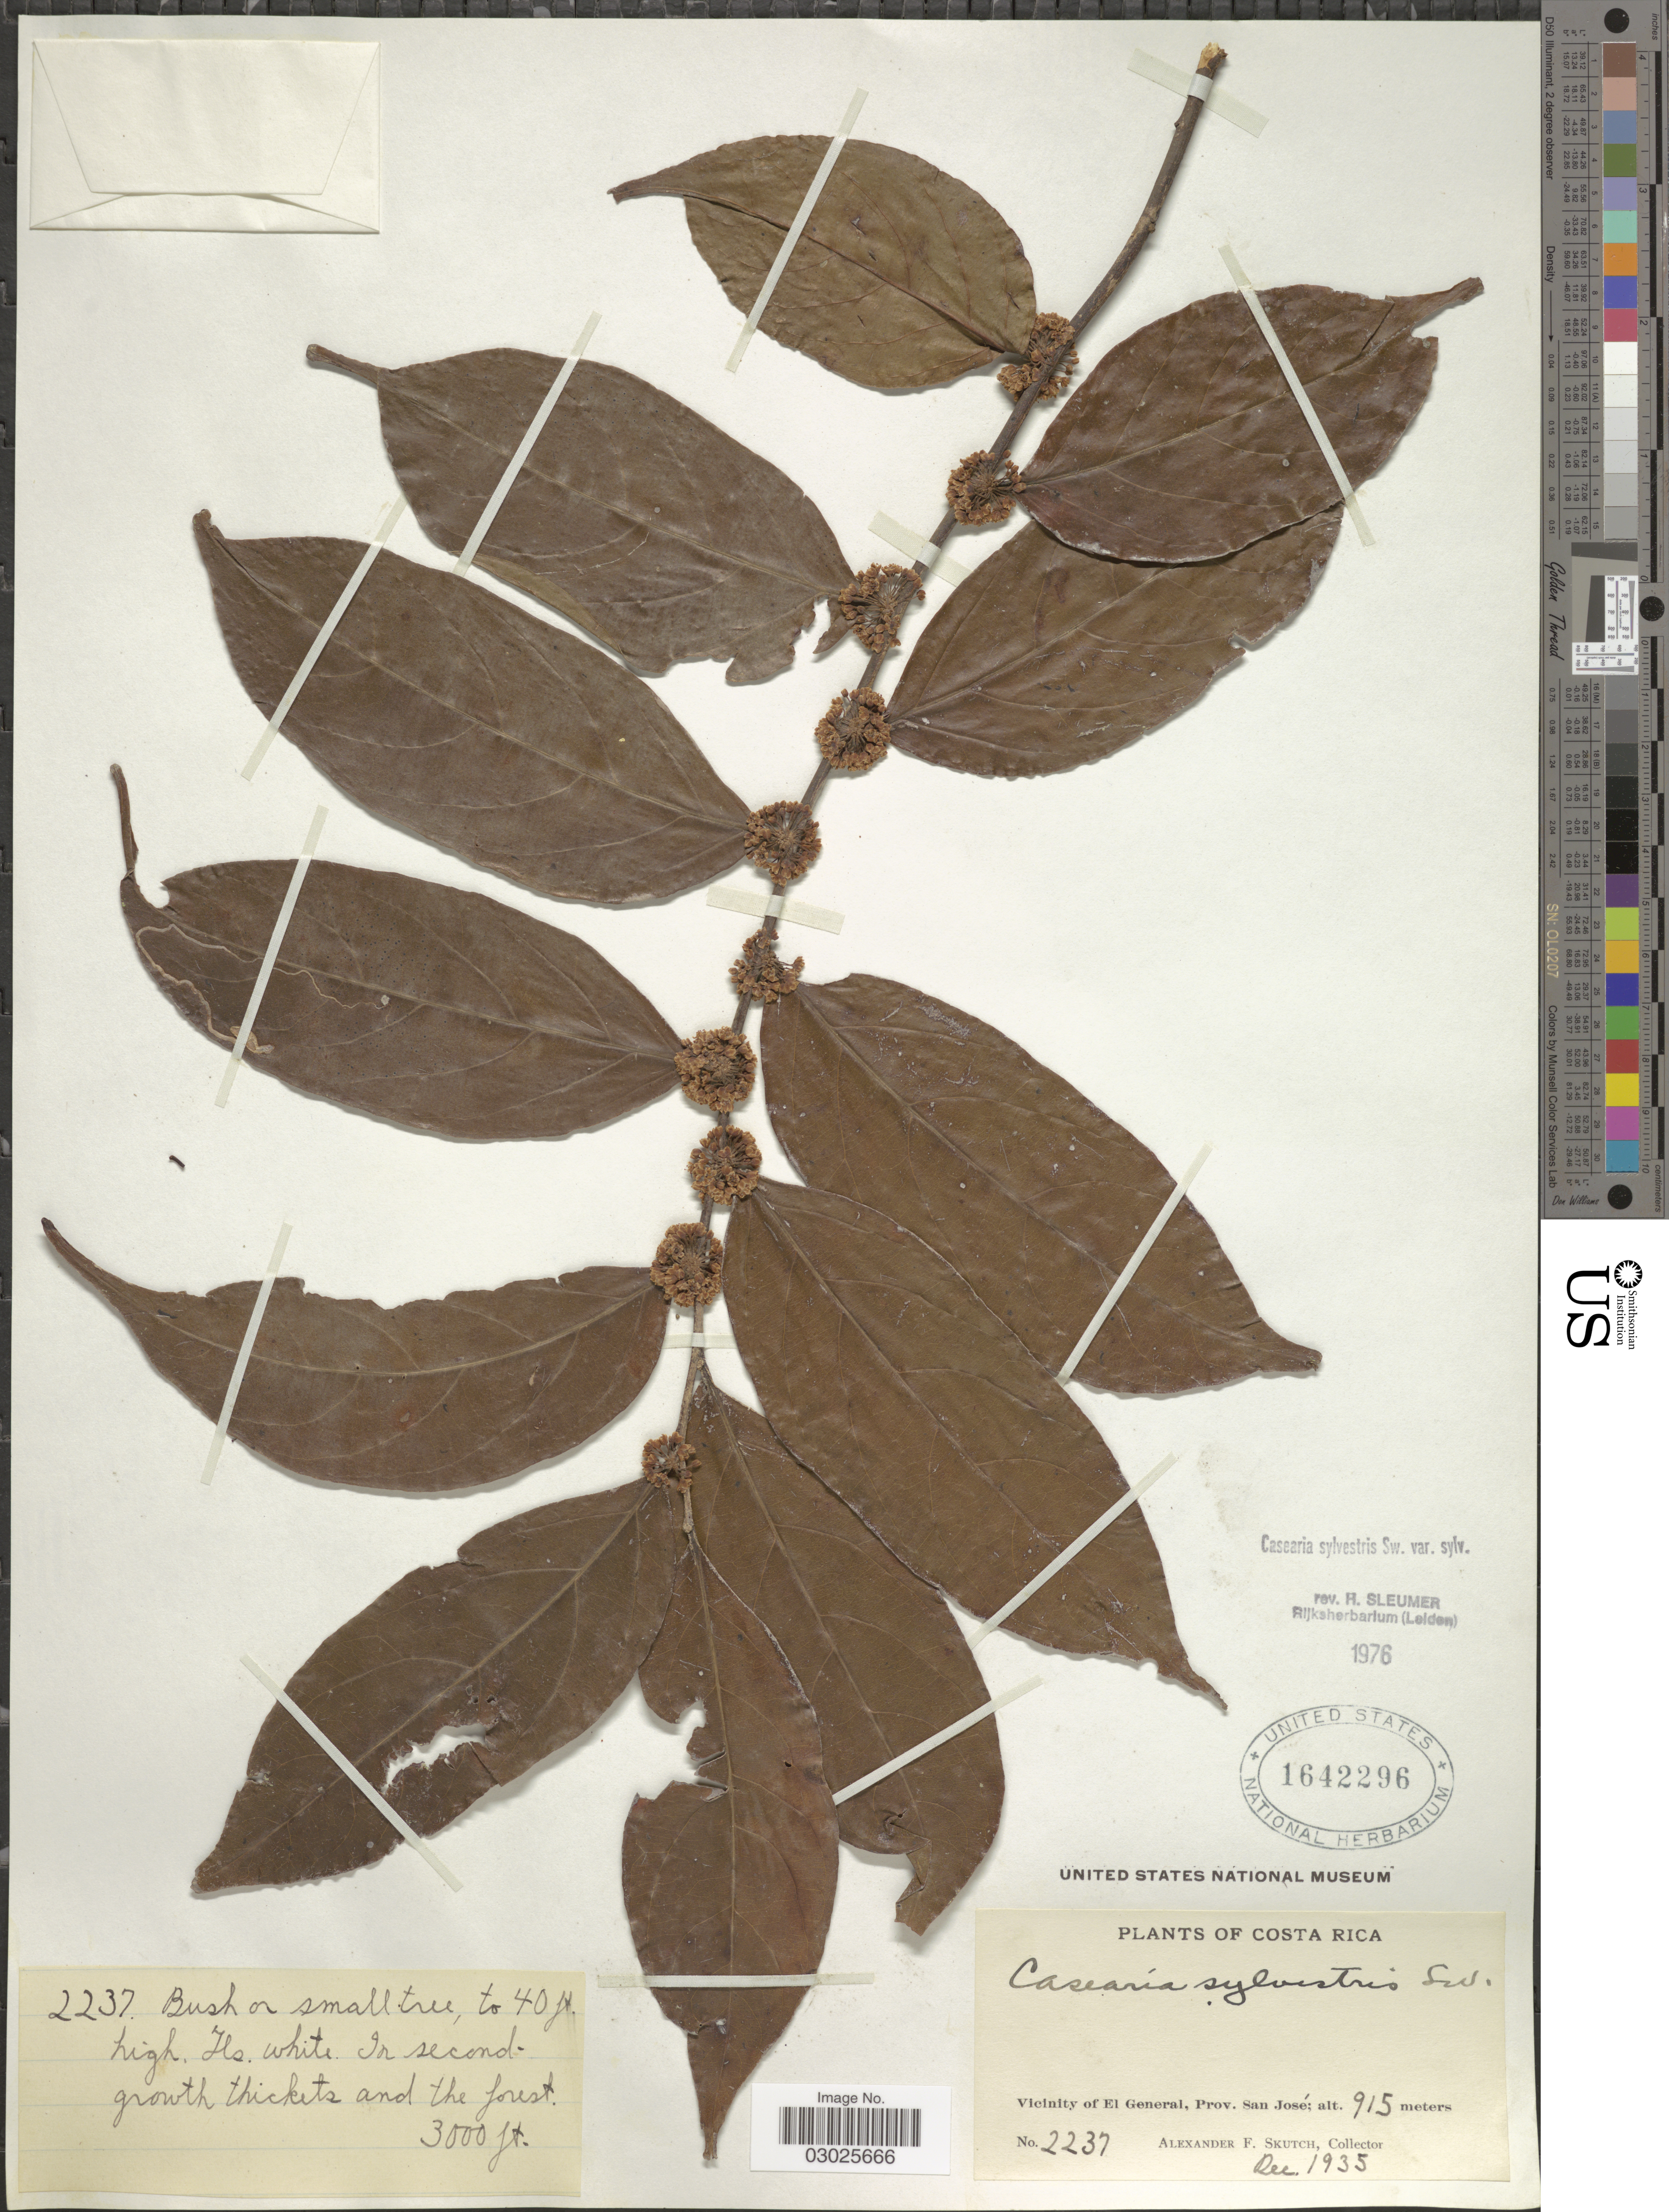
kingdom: Plantae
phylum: Tracheophyta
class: Magnoliopsida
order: Malpighiales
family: Salicaceae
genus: Casearia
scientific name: Casearia sylvestris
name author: Sw.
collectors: A. F. Skutch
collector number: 2237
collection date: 1935-12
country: Costa Rica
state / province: San José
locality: Vicinity of El General.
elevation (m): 915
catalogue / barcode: US 1642296